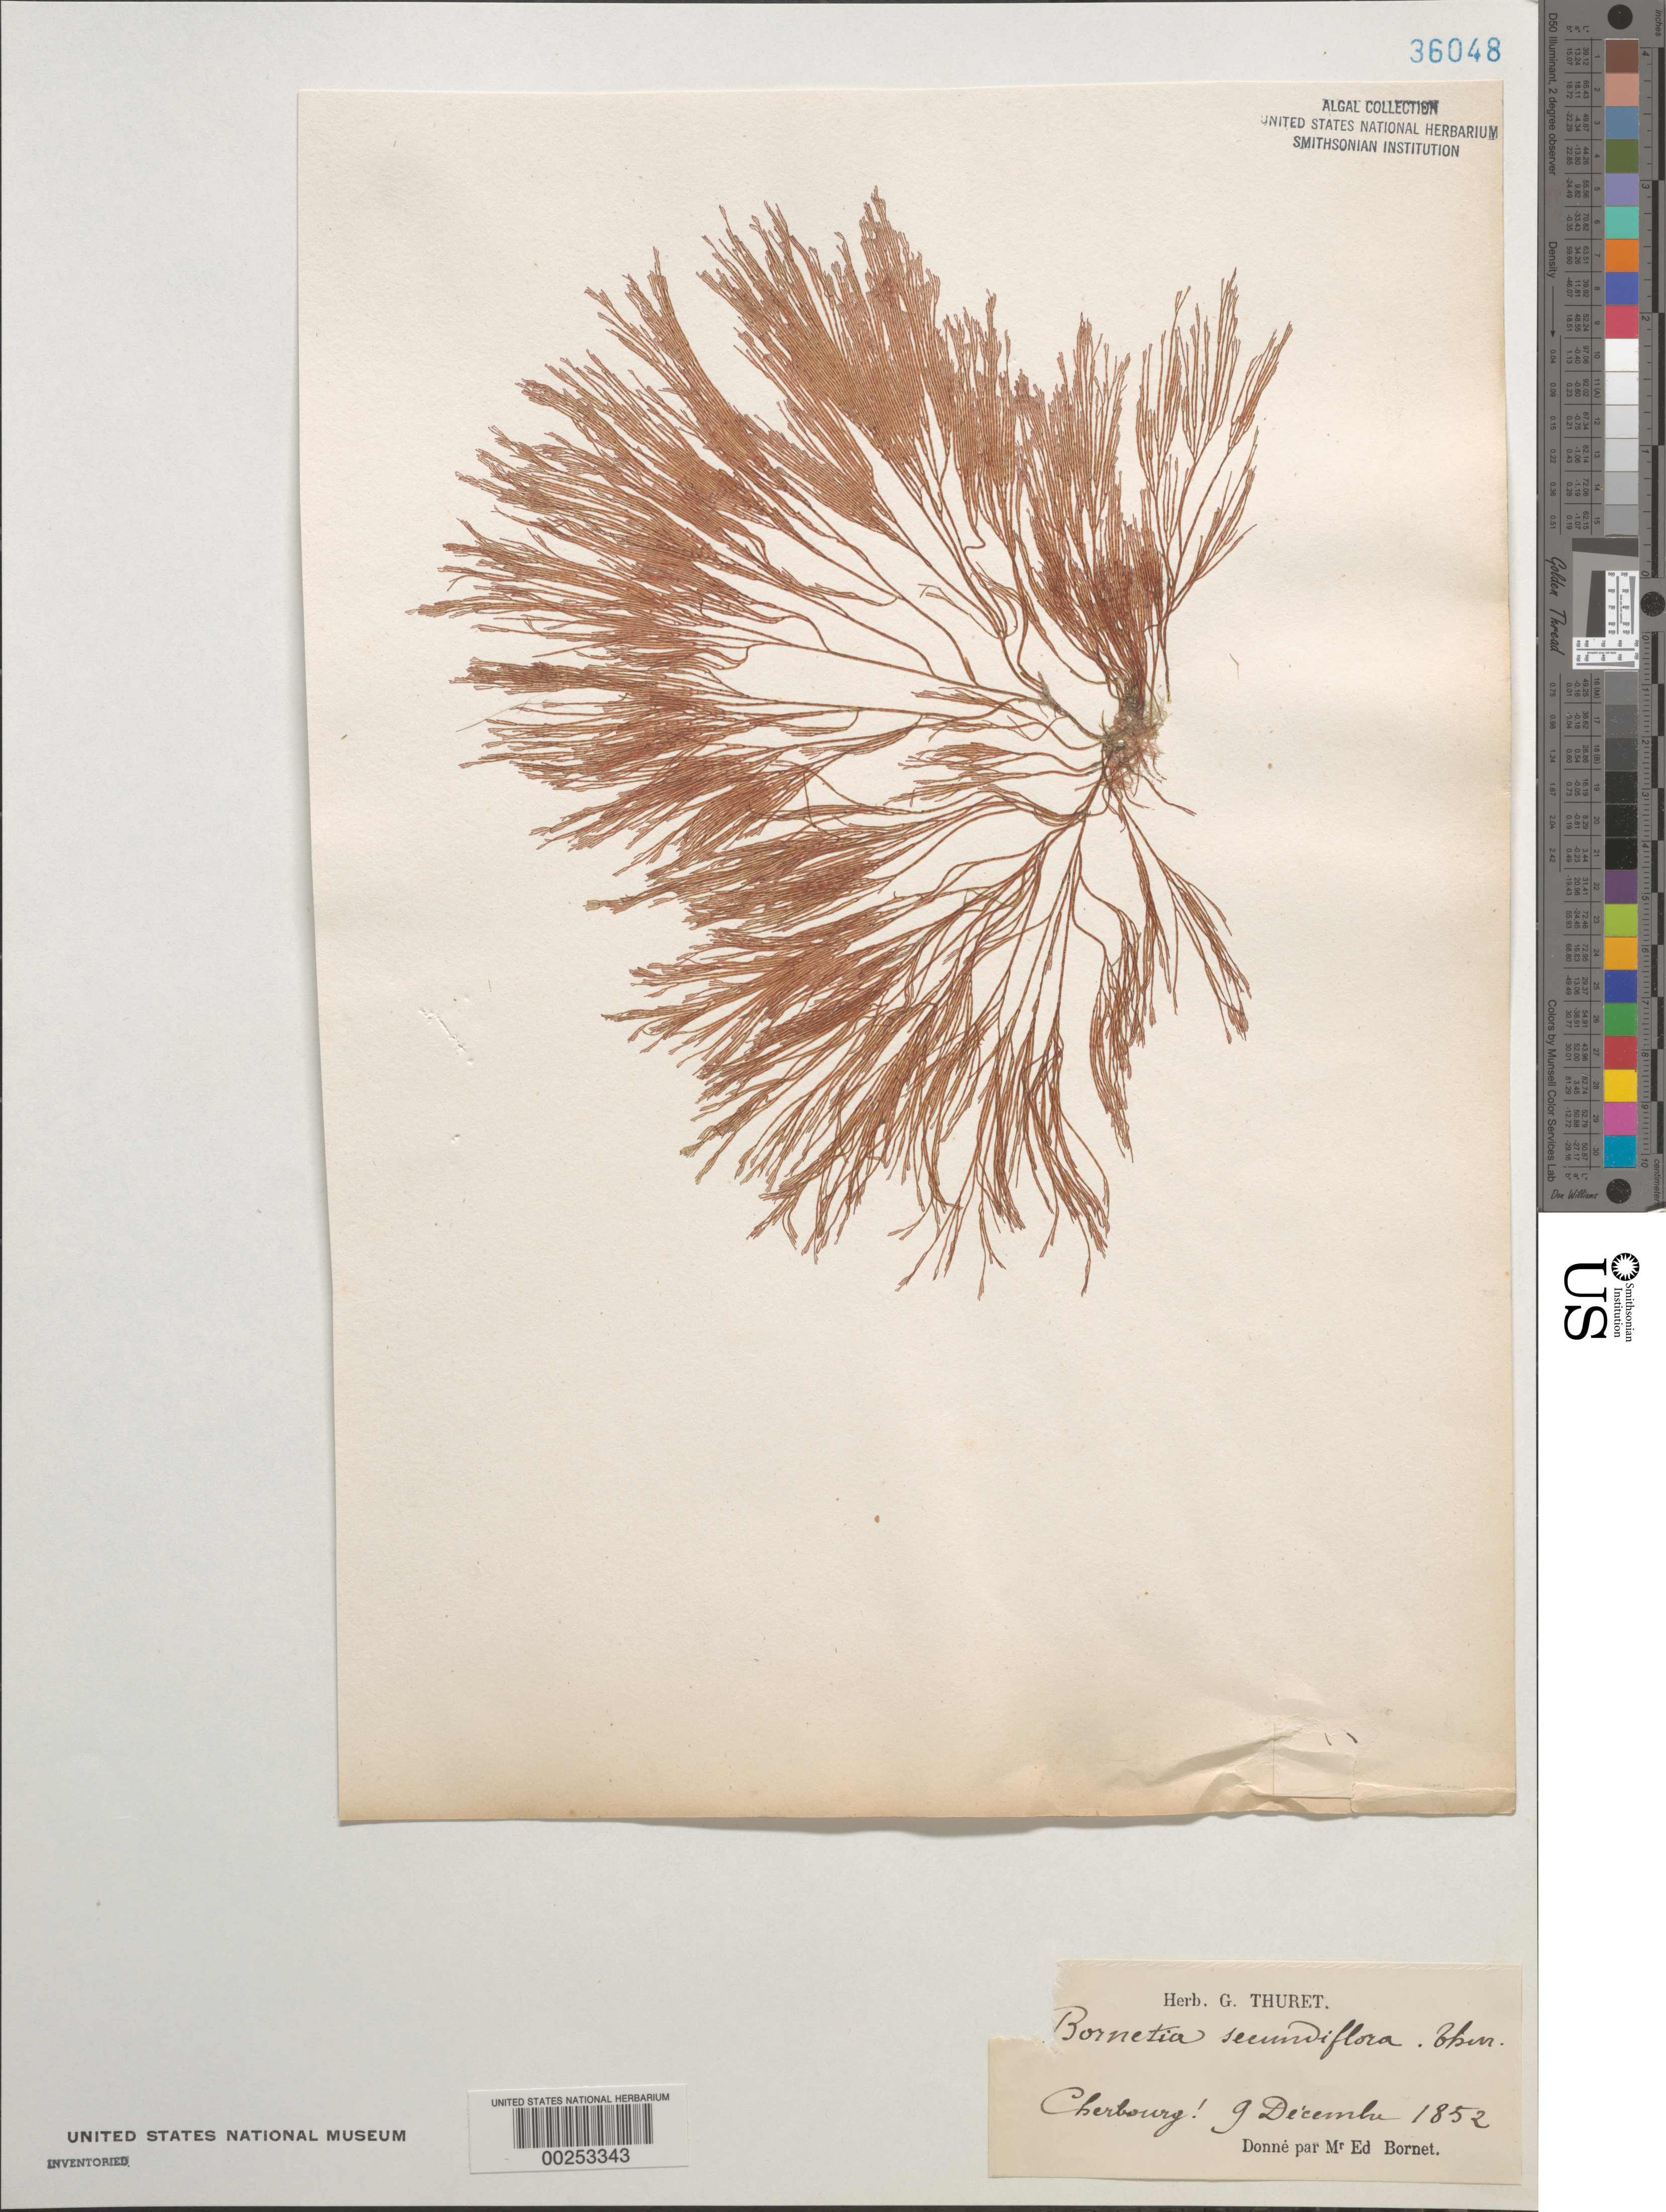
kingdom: Plantae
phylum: Rhodophyta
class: Florideophyceae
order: Ceramiales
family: Ceramiaceae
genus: Bornetia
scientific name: Bornetia secundiflora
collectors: Thuret, G. (herbarium)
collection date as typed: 09 Dec 1852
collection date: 1852-12-09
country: France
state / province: Normandie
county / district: Manche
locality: Cherbourg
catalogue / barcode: US 36048